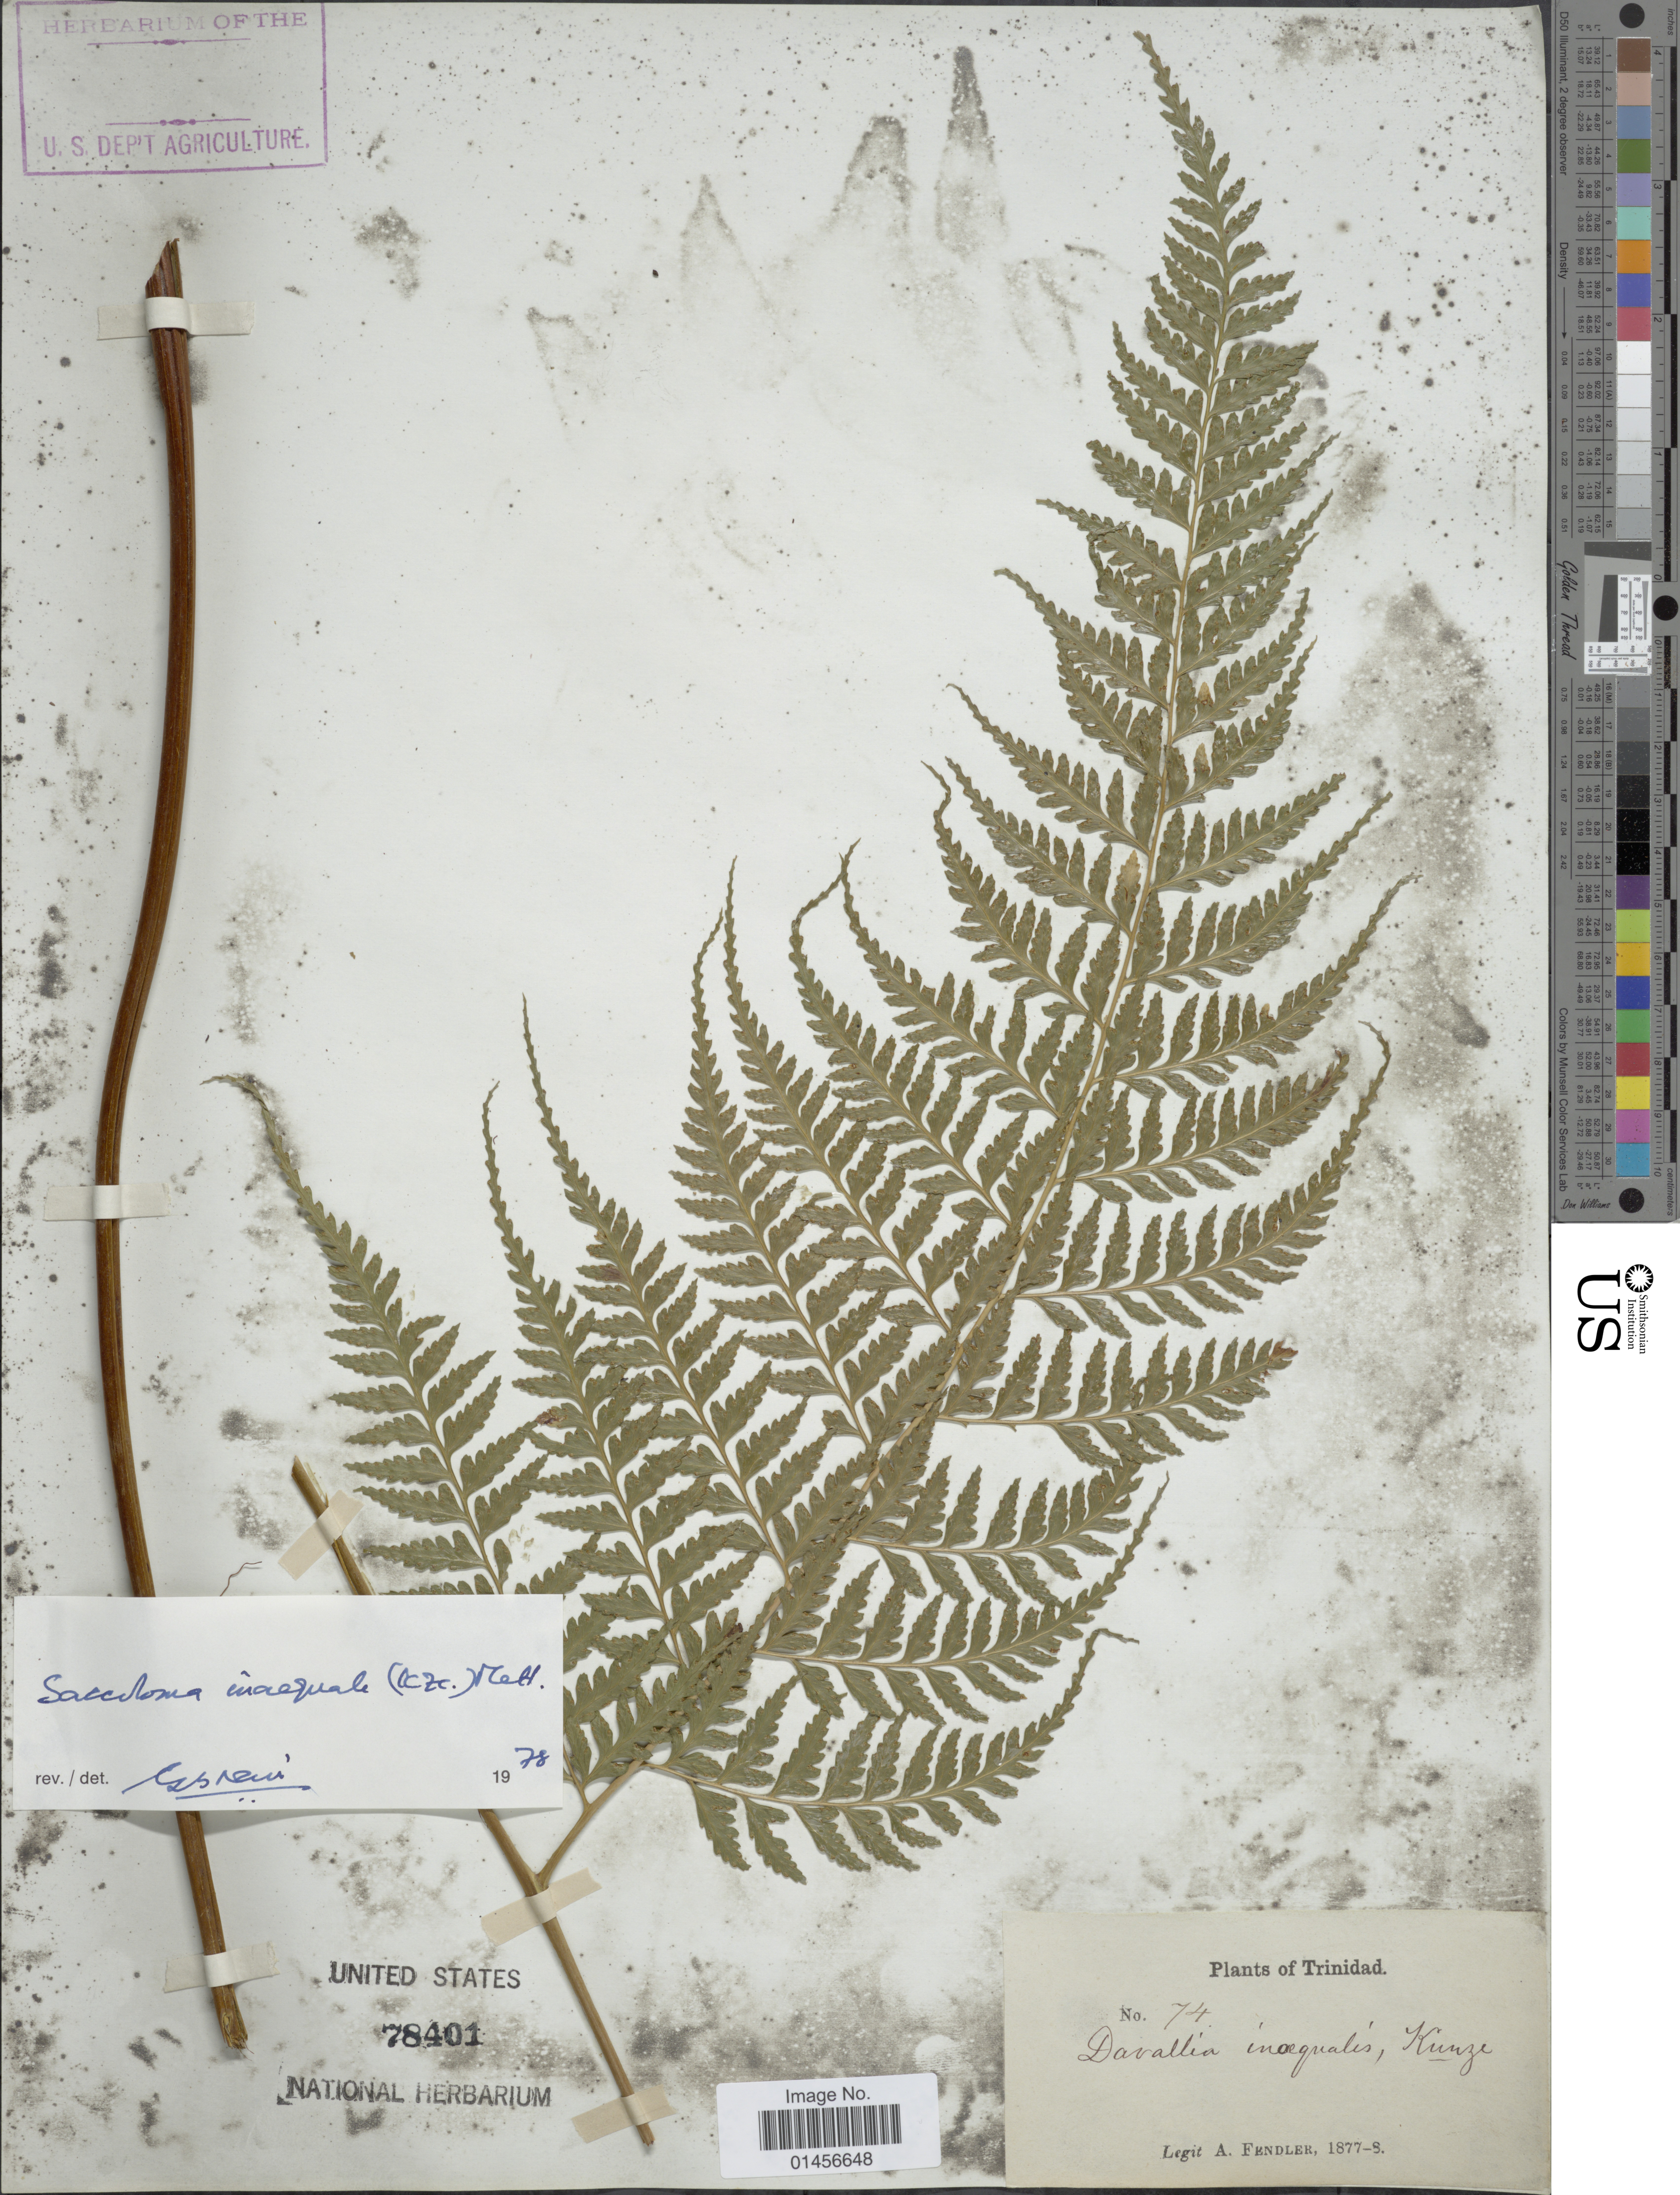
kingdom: Plantae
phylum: Tracheophyta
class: Polypodiopsida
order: Polypodiales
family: Saccolomataceae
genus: Saccoloma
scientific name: Saccoloma inaequale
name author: (Kunze) Mett.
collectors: A. Fendler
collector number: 74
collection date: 1877/1888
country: Trinidad and Tobago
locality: Trinidad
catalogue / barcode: US 78401